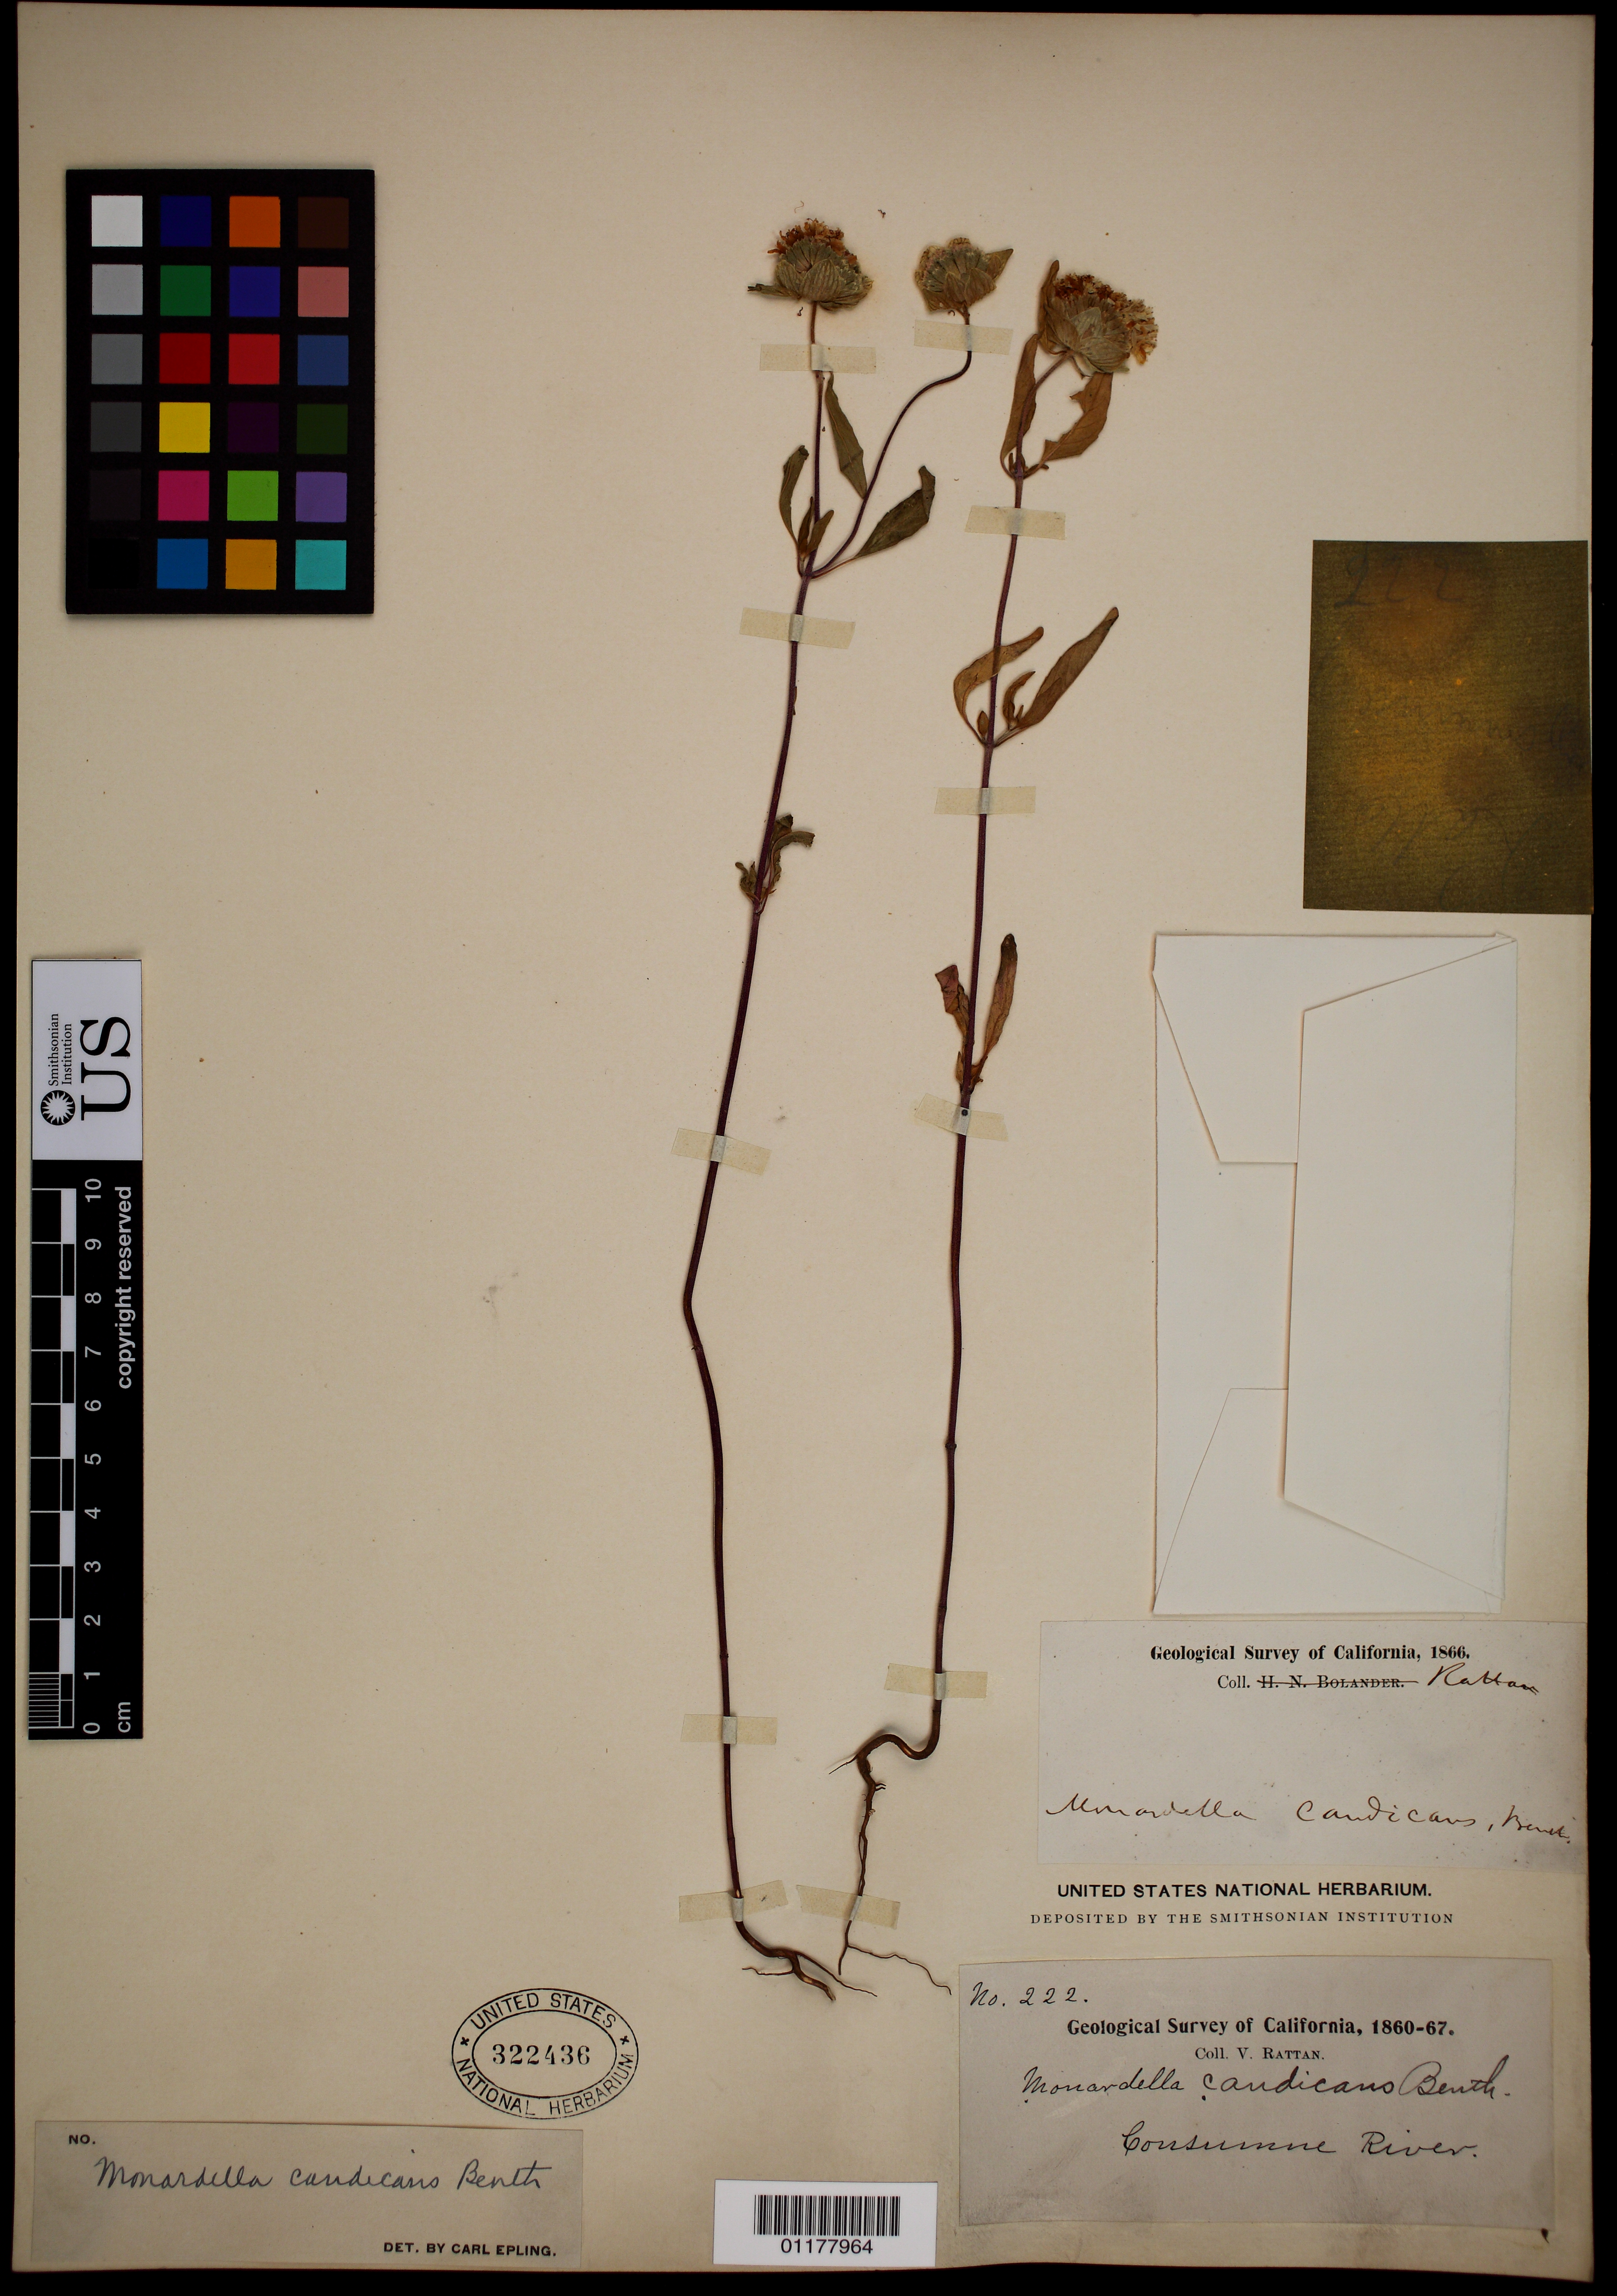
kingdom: Plantae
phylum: Tracheophyta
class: Magnoliopsida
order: Lamiales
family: Lamiaceae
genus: Monardella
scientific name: Monardella candicans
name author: Benth.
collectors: V. Rattan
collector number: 222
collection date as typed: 1860 to -- --- 1867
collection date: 1860/1867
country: United States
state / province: California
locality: Consumne River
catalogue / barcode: US 322436